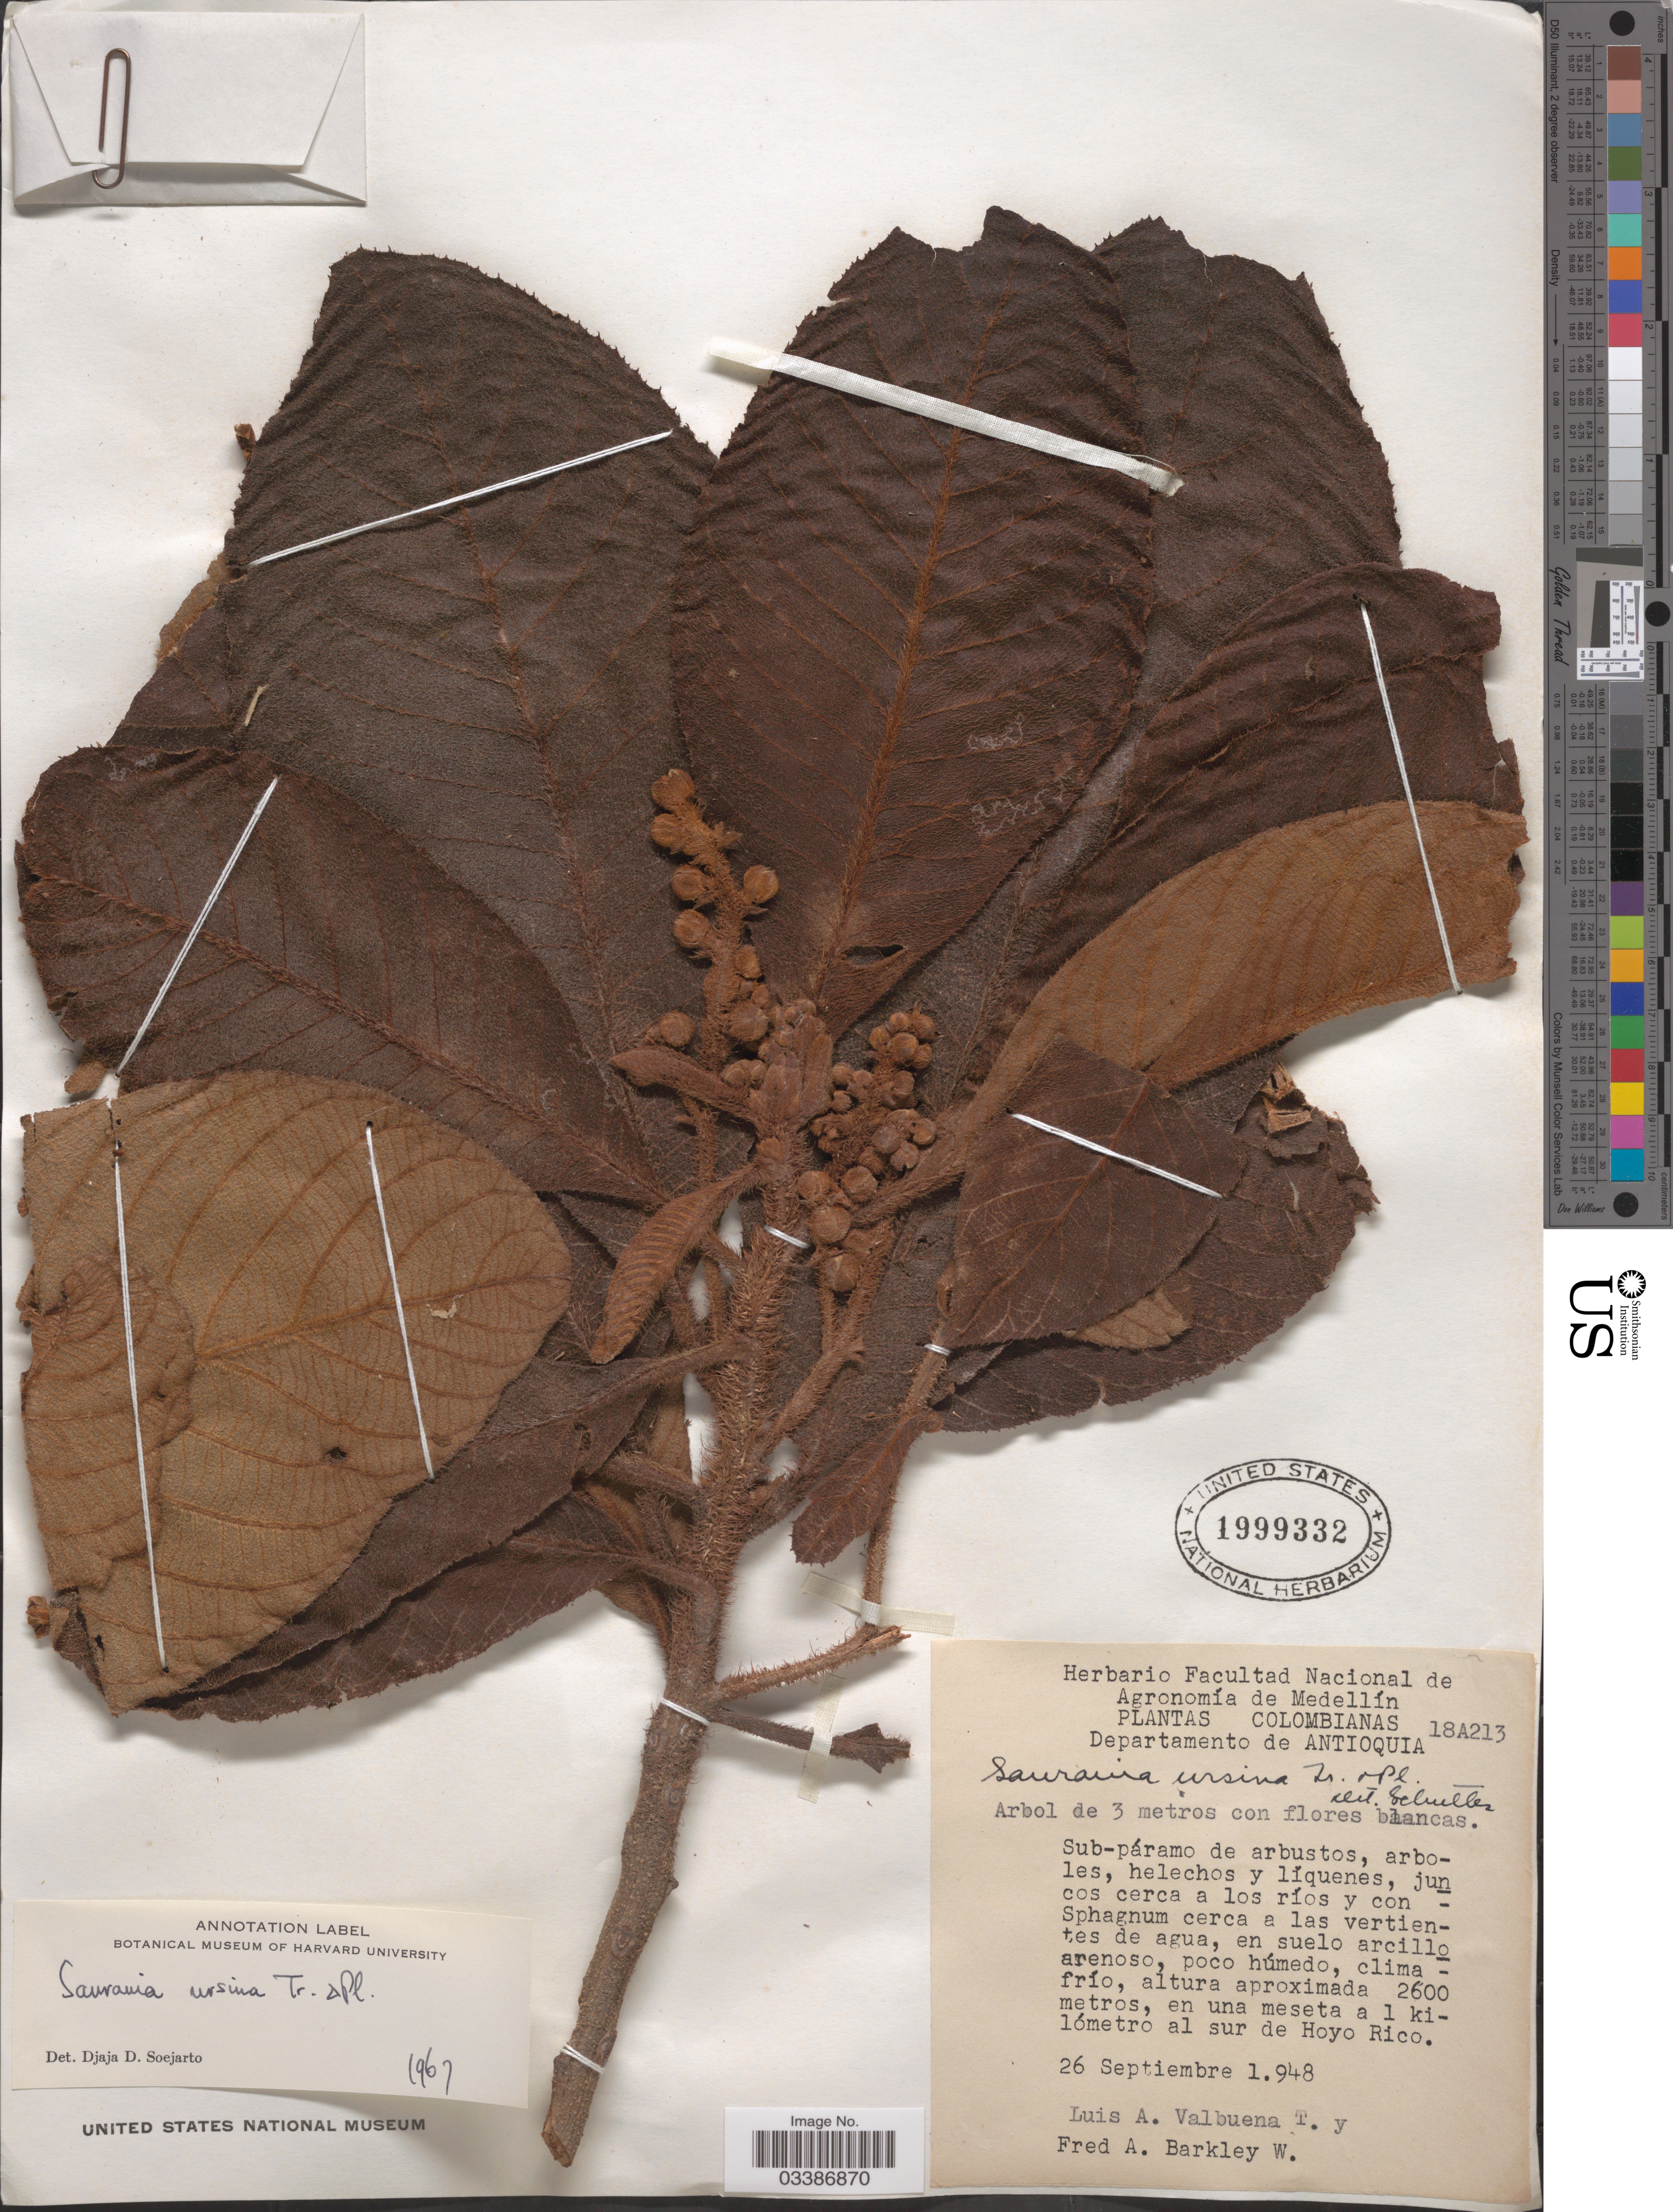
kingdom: Plantae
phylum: Tracheophyta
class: Magnoliopsida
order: Ericales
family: Actinidiaceae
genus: Saurauia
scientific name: Saurauia ursina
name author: Triana & Planch.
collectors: L. Valbuena T. & F. Barkley W.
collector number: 18A213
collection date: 1948-09-26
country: Colombia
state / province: Antioquia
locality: Departamento de Antioquia. En una meseta a 1 kilómetro al sur de Hoyo Rico.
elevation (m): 2600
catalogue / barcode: US 1999332